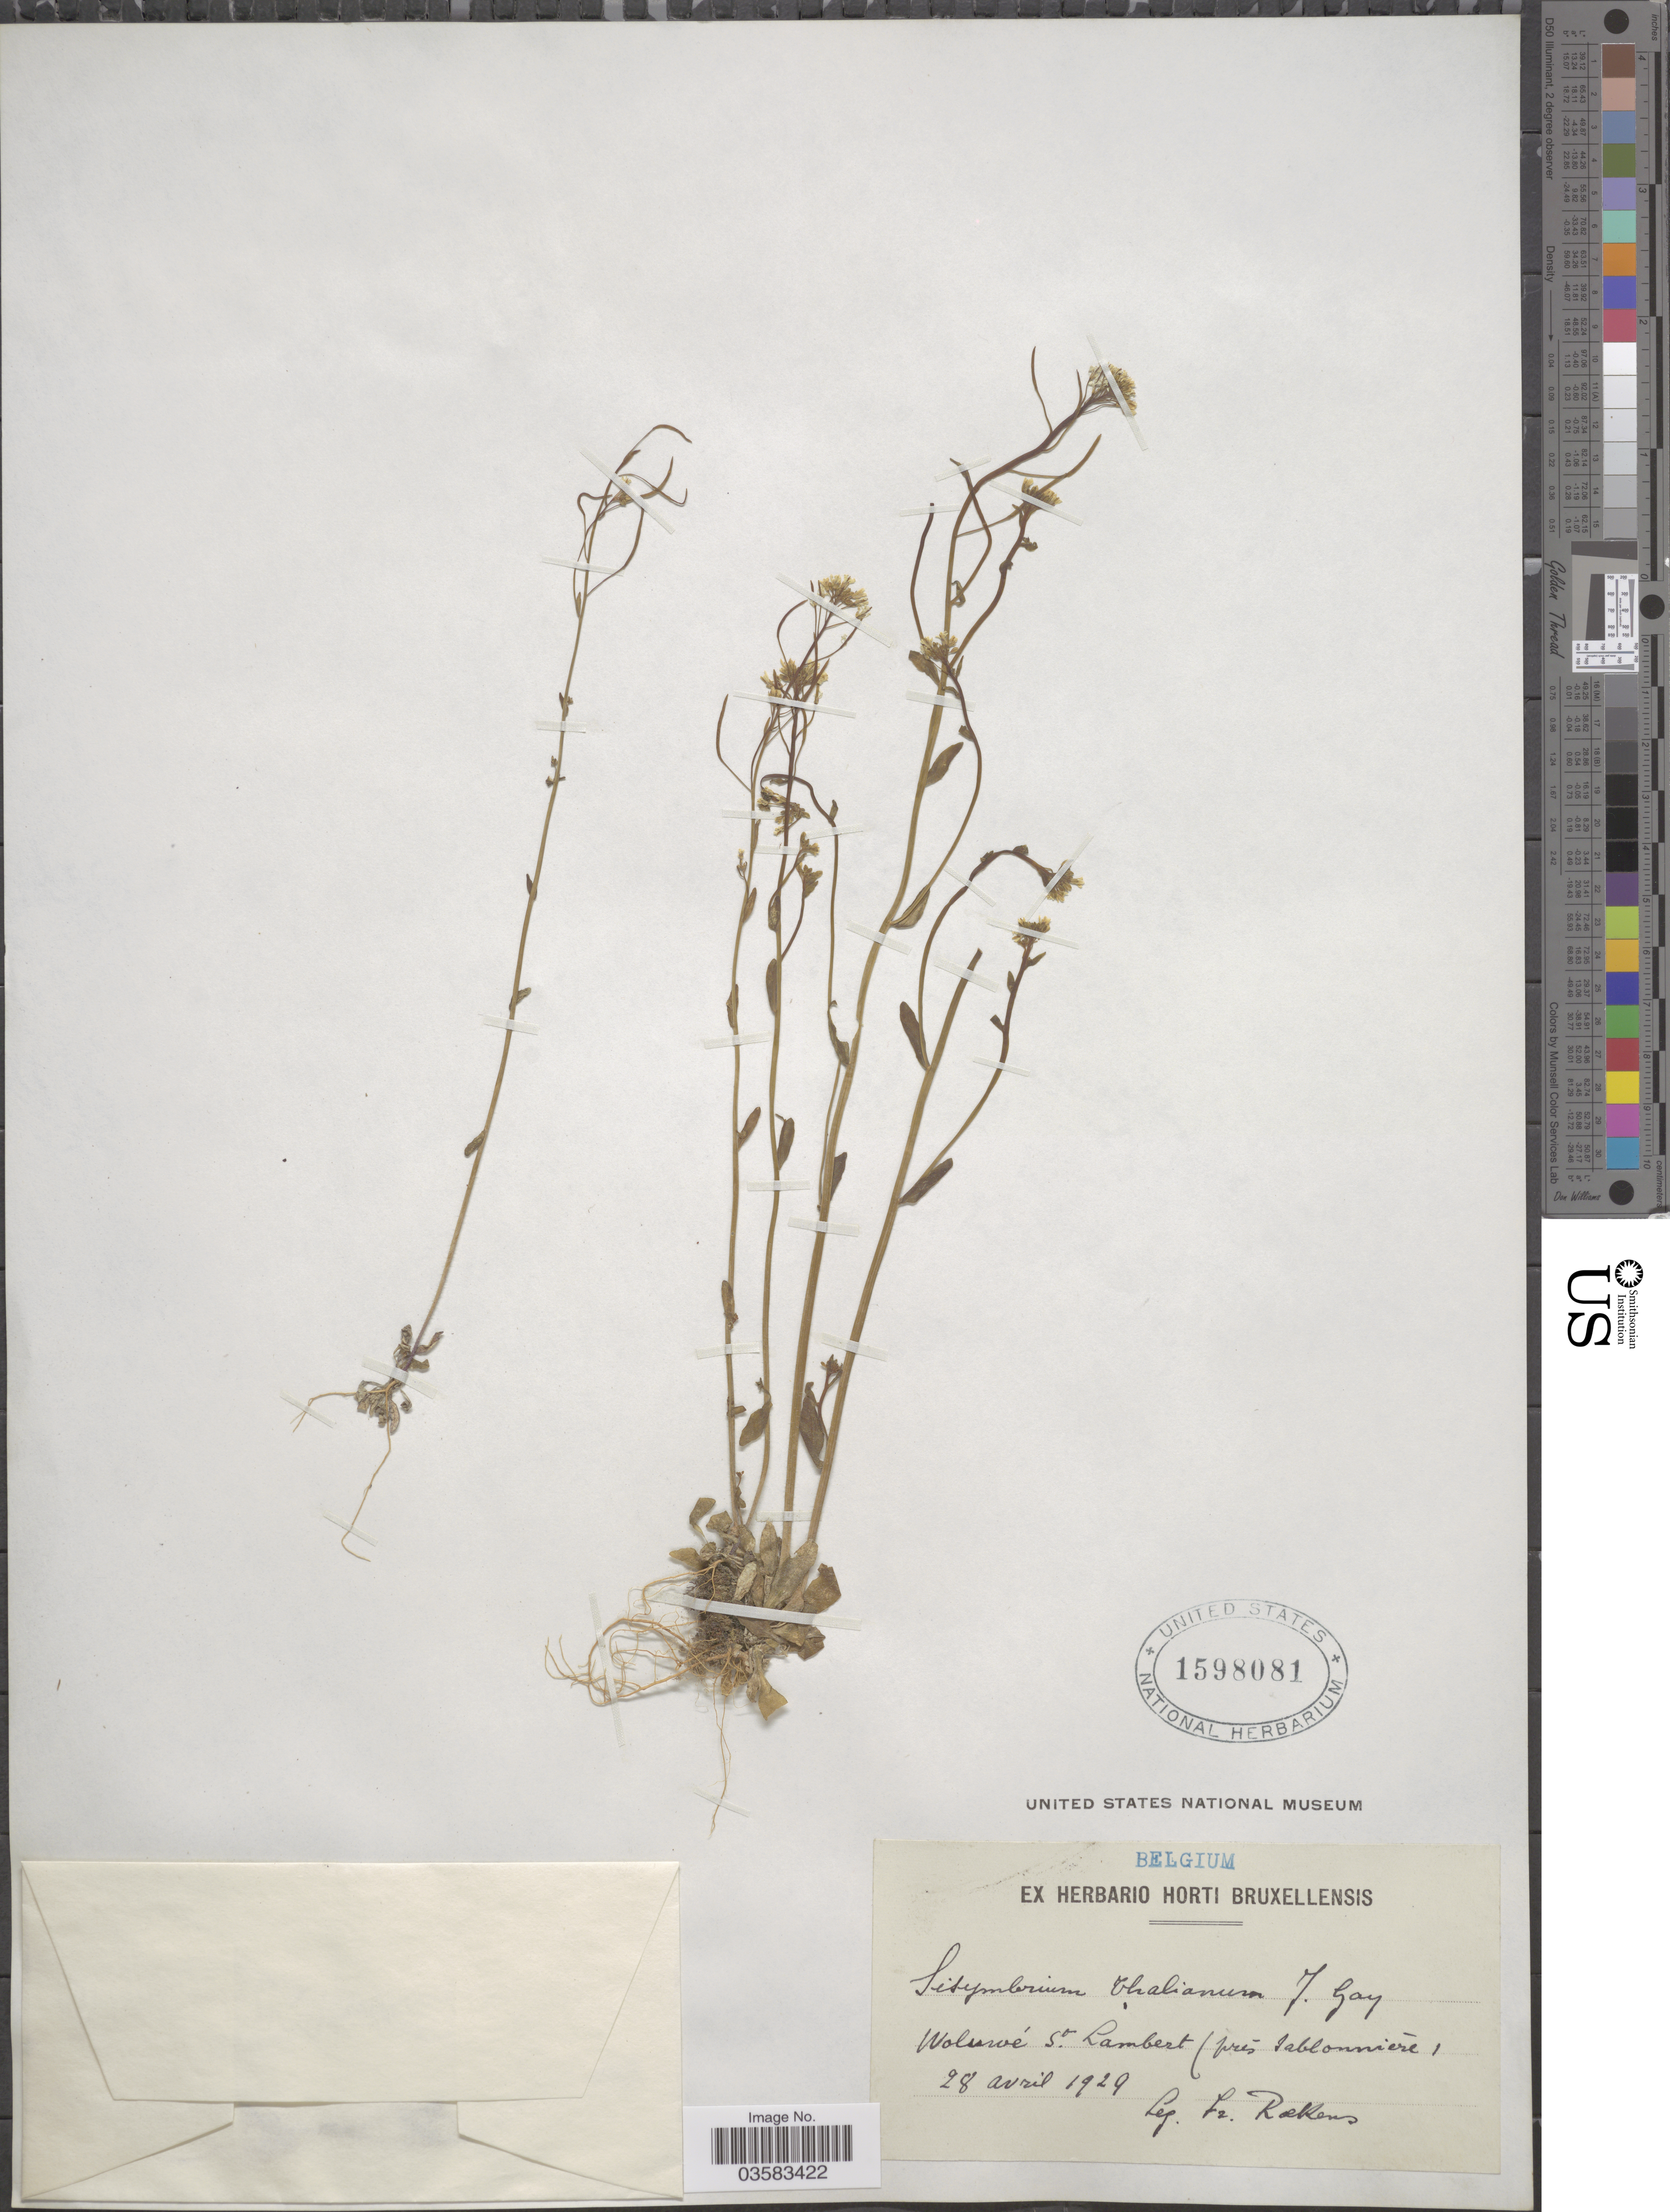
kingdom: Plantae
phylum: Tracheophyta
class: Magnoliopsida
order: Brassicales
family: Brassicaceae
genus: Sisymbrium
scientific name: Sisymbrium thalianum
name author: (L.) J. Gay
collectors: F. Roekens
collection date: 1929-04-28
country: Belgium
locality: Woluwé St. Lambert (prés Sablonnieré).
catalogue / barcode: US 1598081